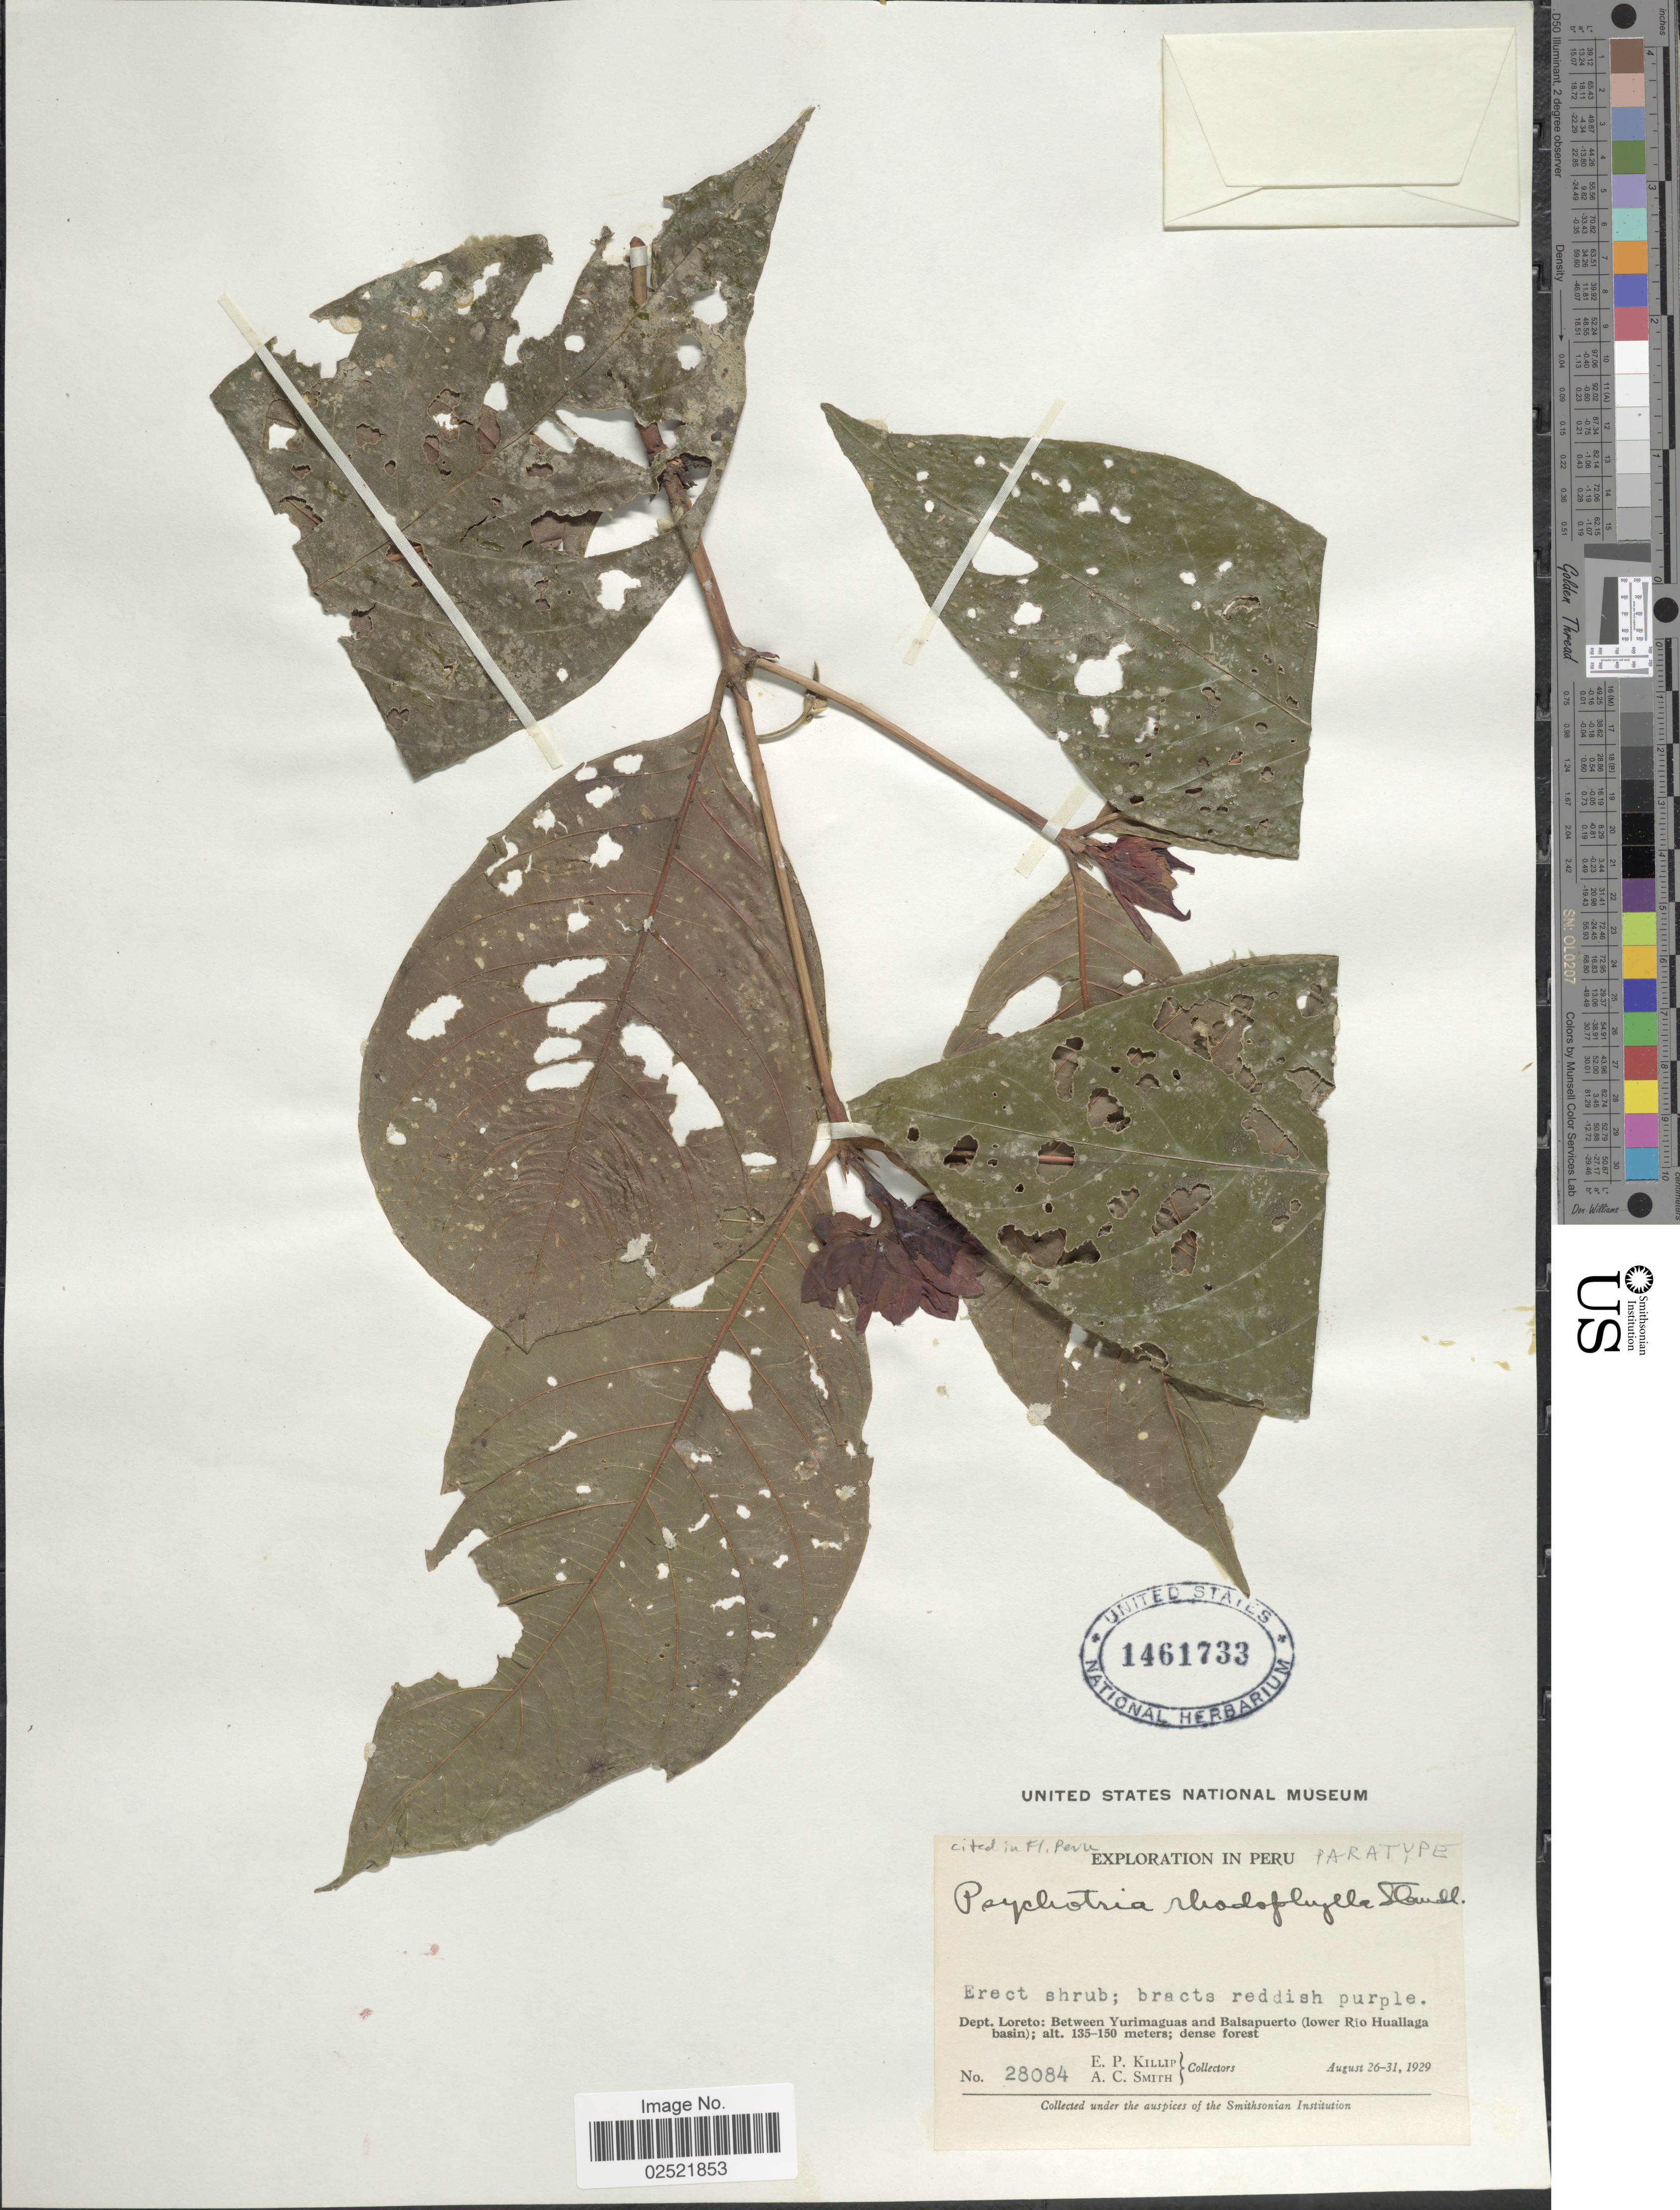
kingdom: Plantae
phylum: Tracheophyta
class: Magnoliopsida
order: Gentianales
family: Rubiaceae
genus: Psychotria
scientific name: Psychotria rhodophylla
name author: Standl.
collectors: E. P. Killip & A. C. Smith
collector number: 28084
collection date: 1929-08-26/1929-08-31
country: Peru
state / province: Loreto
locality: Between Yurimaguas and Balsapuerto (lower Rio Huallaga basin)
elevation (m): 135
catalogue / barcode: US 1461733